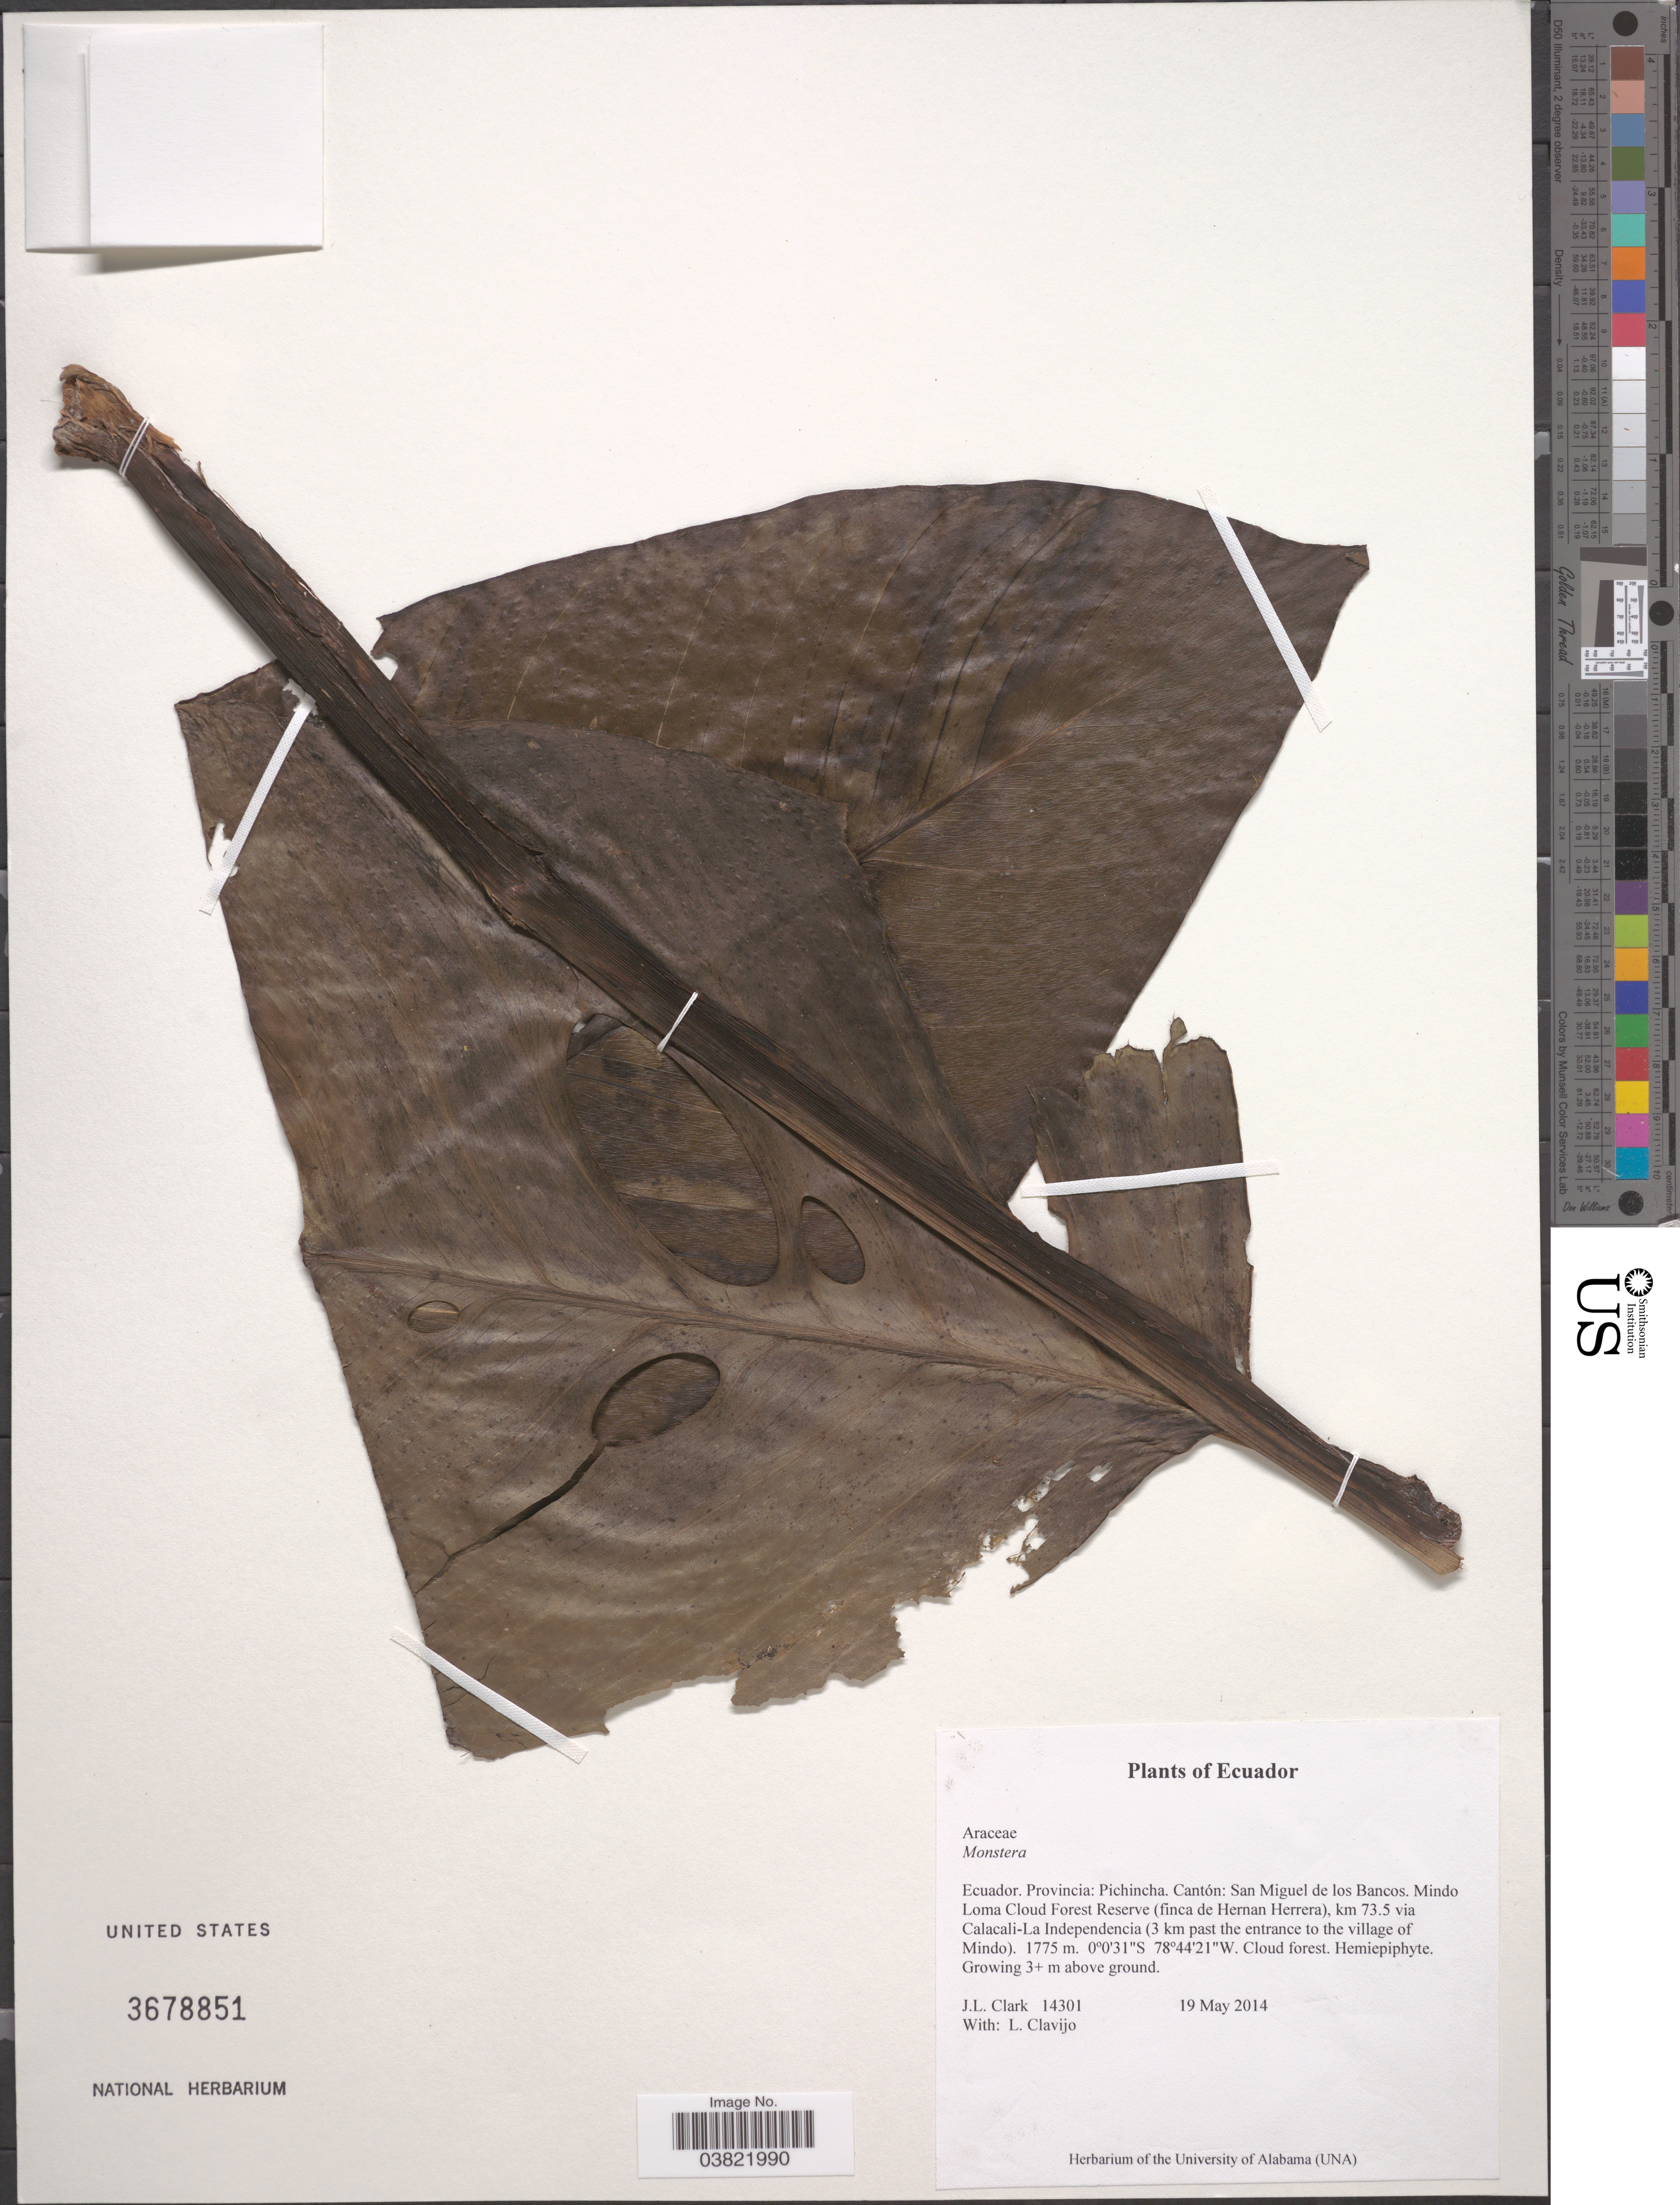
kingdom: Plantae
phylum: Tracheophyta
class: Liliopsida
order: Alismatales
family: Araceae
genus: Monstera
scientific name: Monstera sp.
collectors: J. L. Clark & L. Clavijo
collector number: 14301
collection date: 2014-05-19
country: Ecuador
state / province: Pichincha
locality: Cantón: San Miguel de los Bancos. Mindo Loma Cloud Forest Reserve (finca de Hernan Herrera), km 73.5 via Calacali-La Independencia (3 km past the entrance to the village of Mindo).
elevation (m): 1775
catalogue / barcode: US 3678851